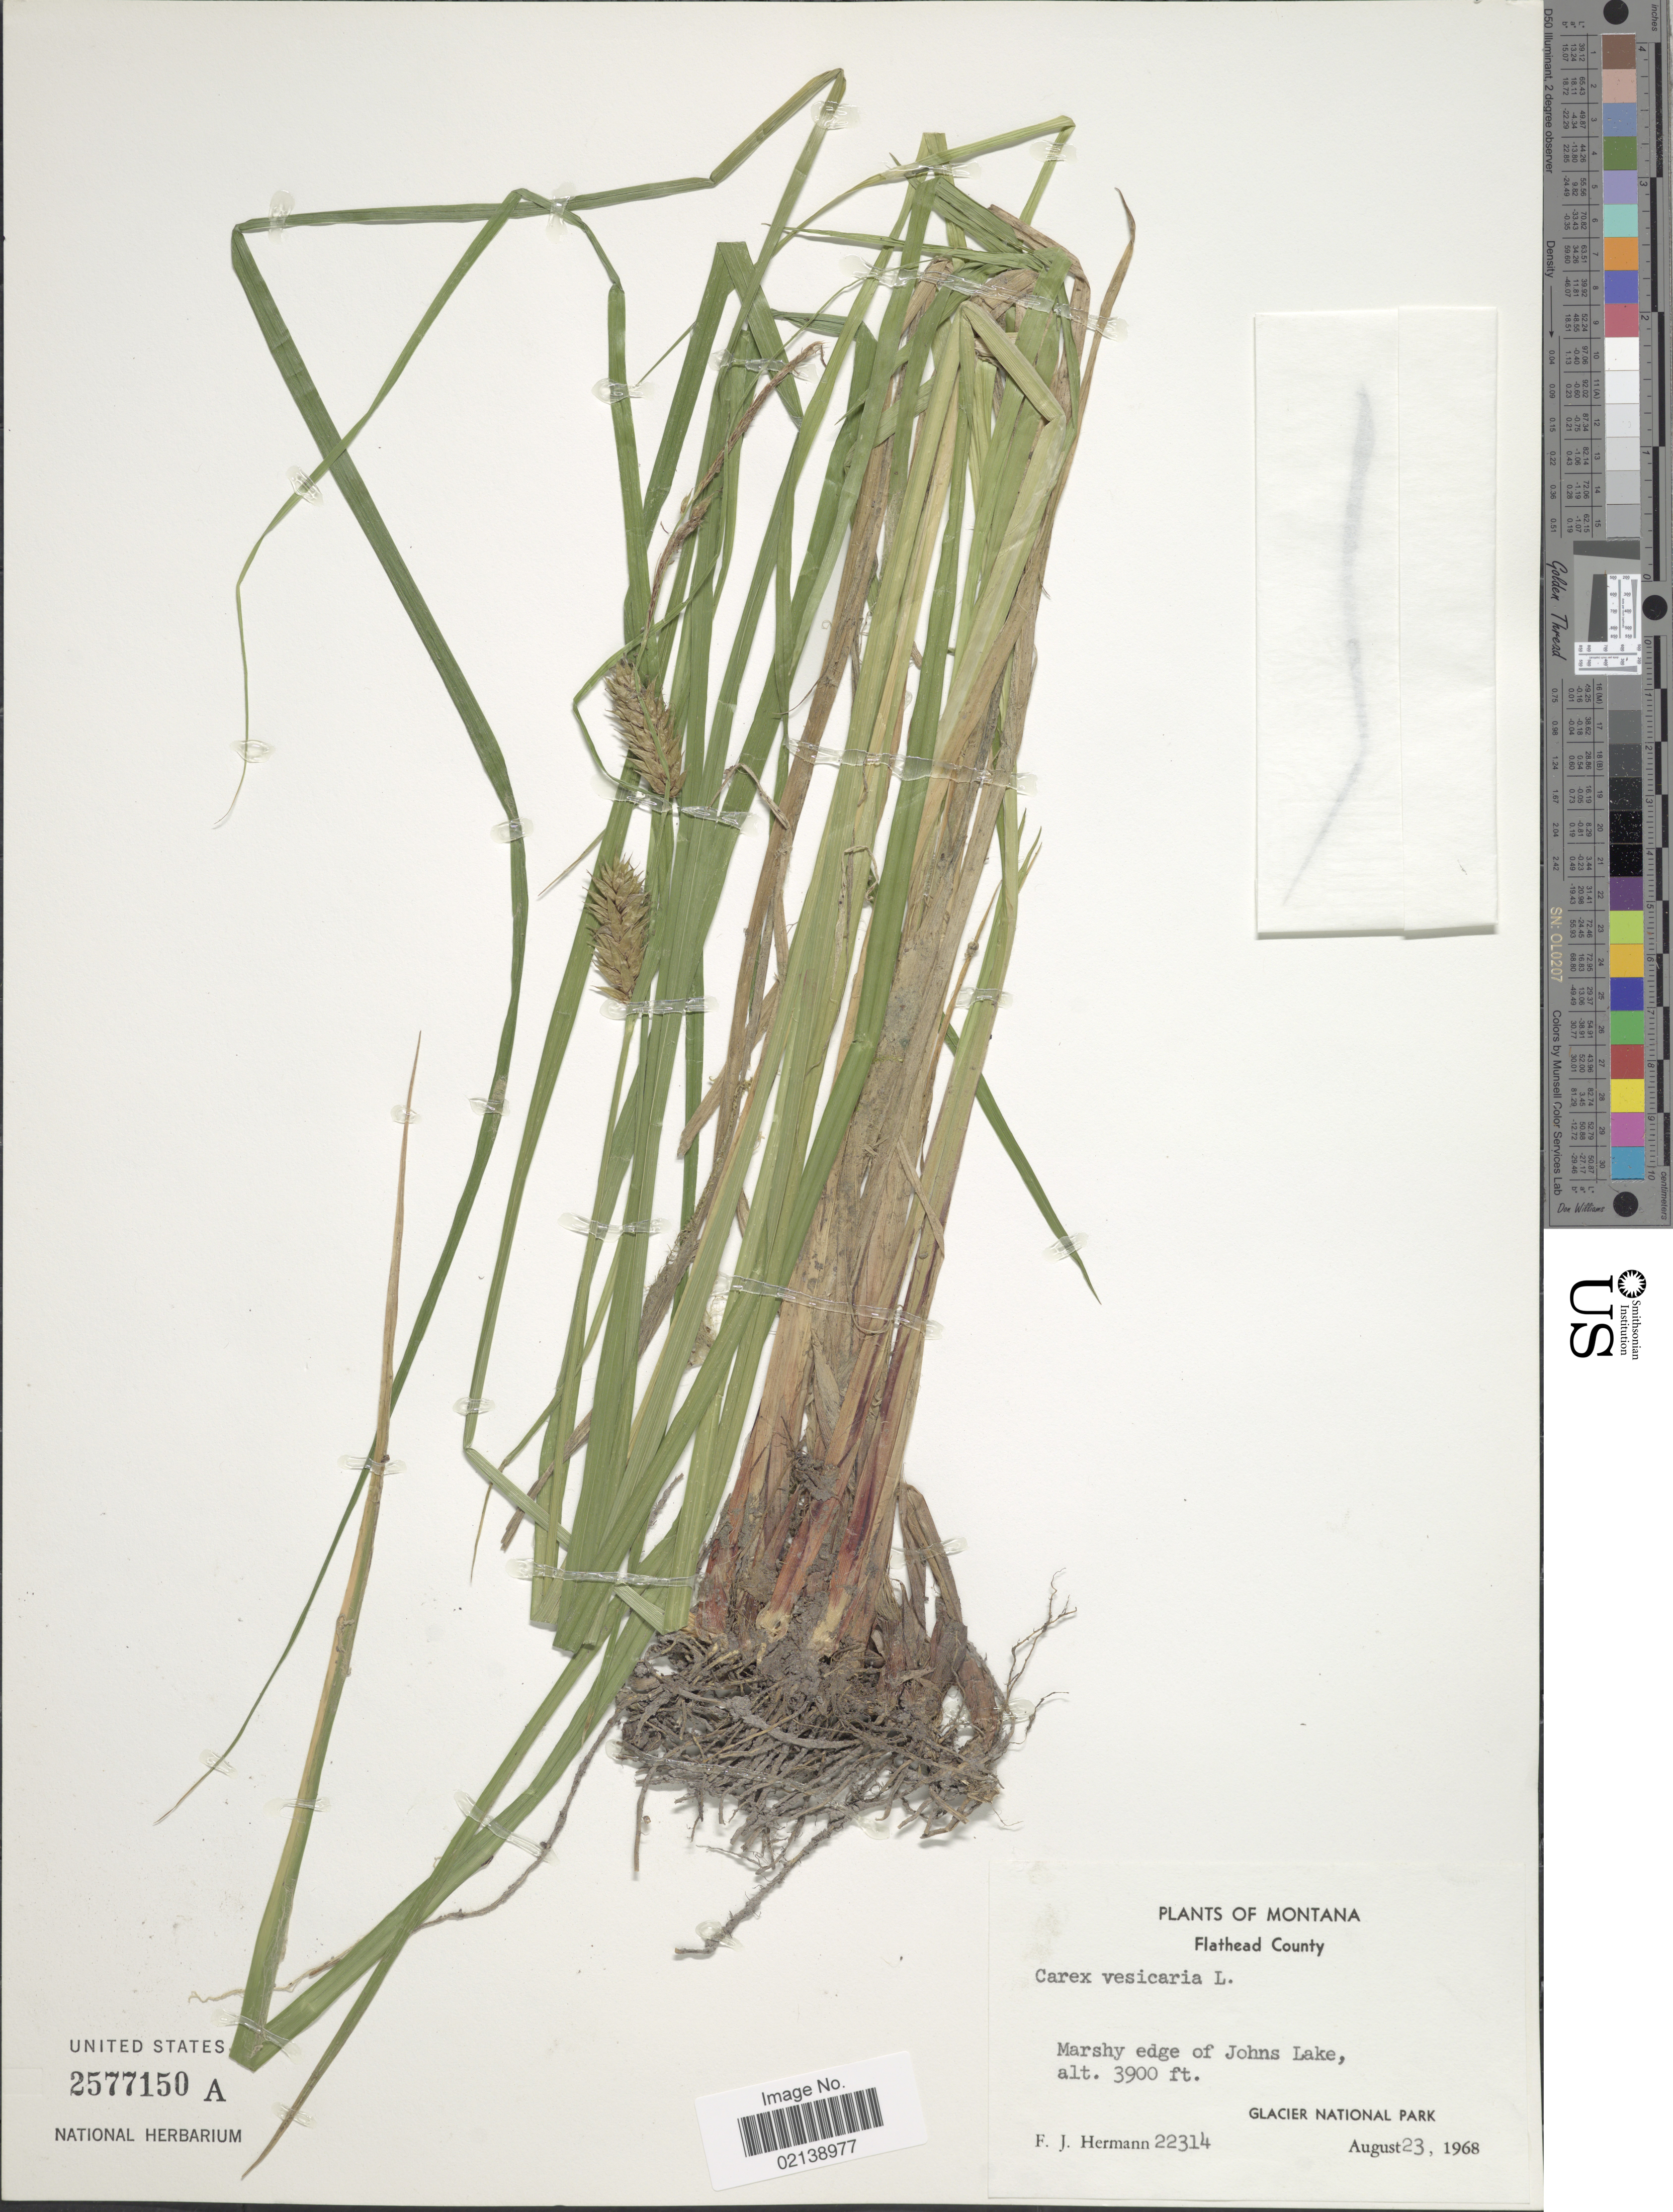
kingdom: Plantae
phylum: Tracheophyta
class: Liliopsida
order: Poales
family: Cyperaceae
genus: Carex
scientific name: Carex vesicaria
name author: L.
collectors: F. J. Hermann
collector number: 22314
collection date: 1968-08-23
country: United States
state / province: Montana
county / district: Flathead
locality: Marshy edge of Johns Lake, Glacier National Park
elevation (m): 1189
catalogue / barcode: US 2577150A